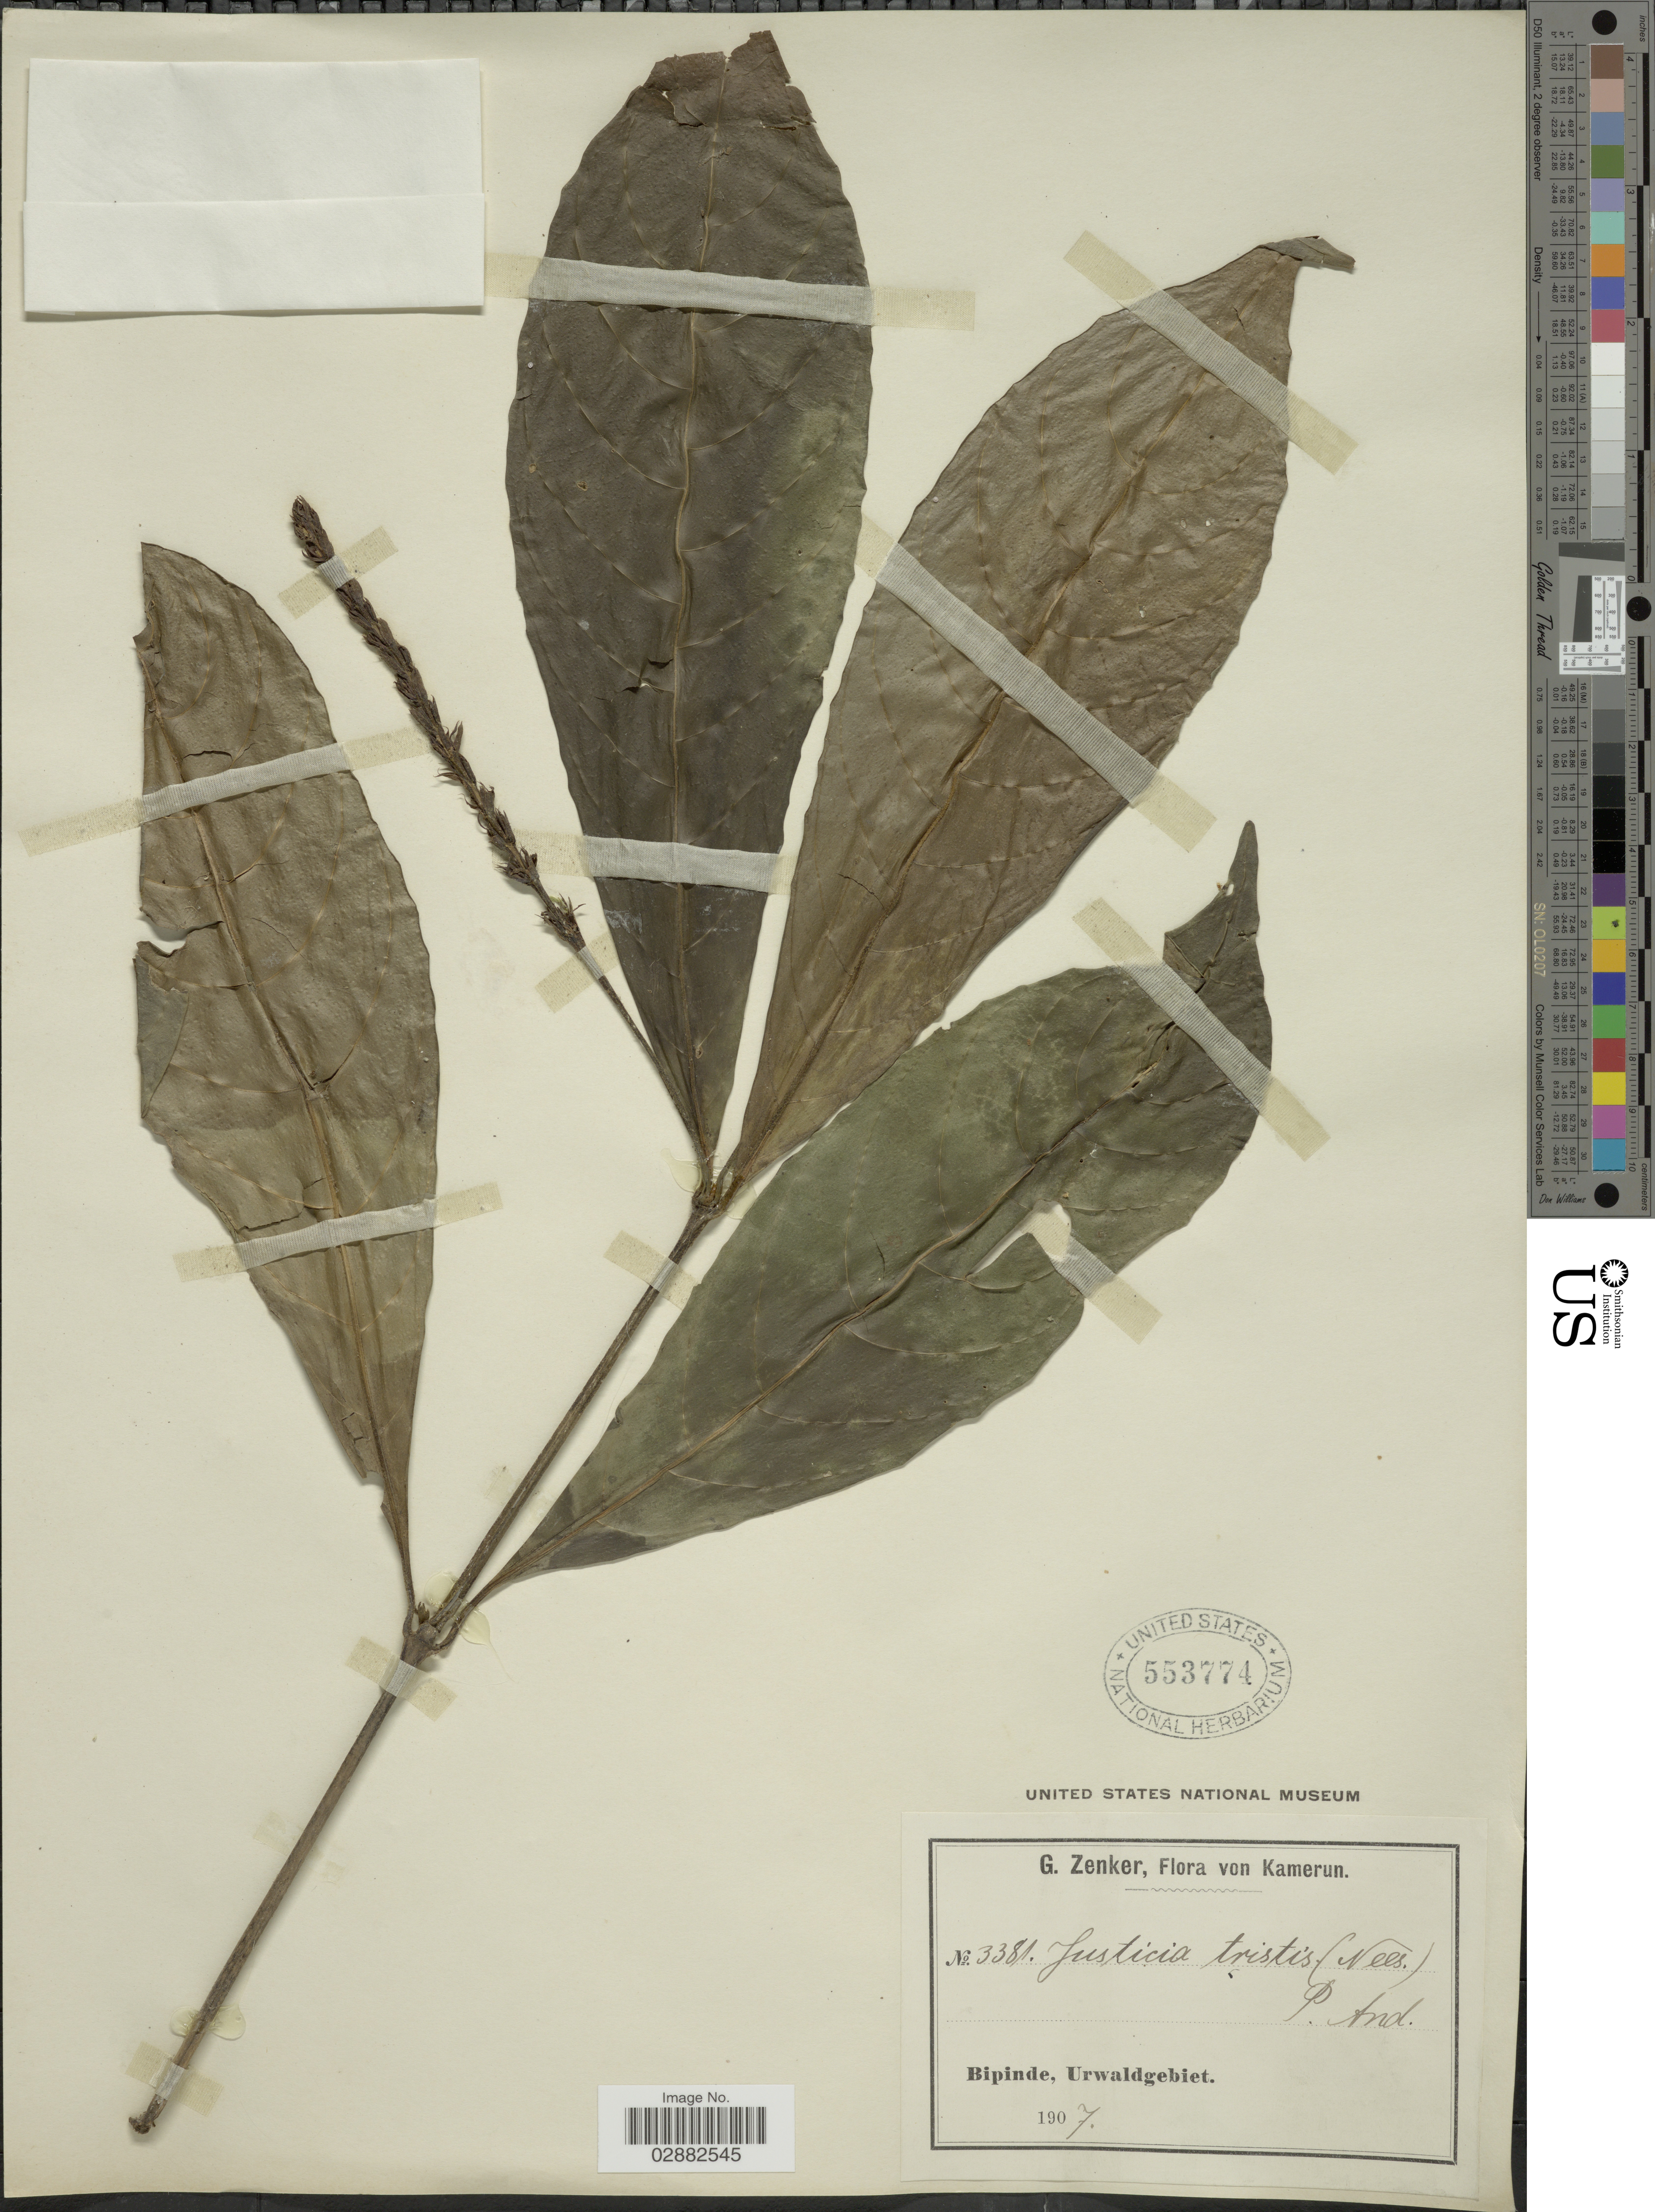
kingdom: Plantae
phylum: Tracheophyta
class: Magnoliopsida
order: Lamiales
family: Acanthaceae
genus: Justicia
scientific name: Justicia tristis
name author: (Nees) T. Anderson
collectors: G. A. Zenker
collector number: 3381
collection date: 1907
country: Cameroon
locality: Bipinde, Urwaldgebiet.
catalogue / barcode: US 553774